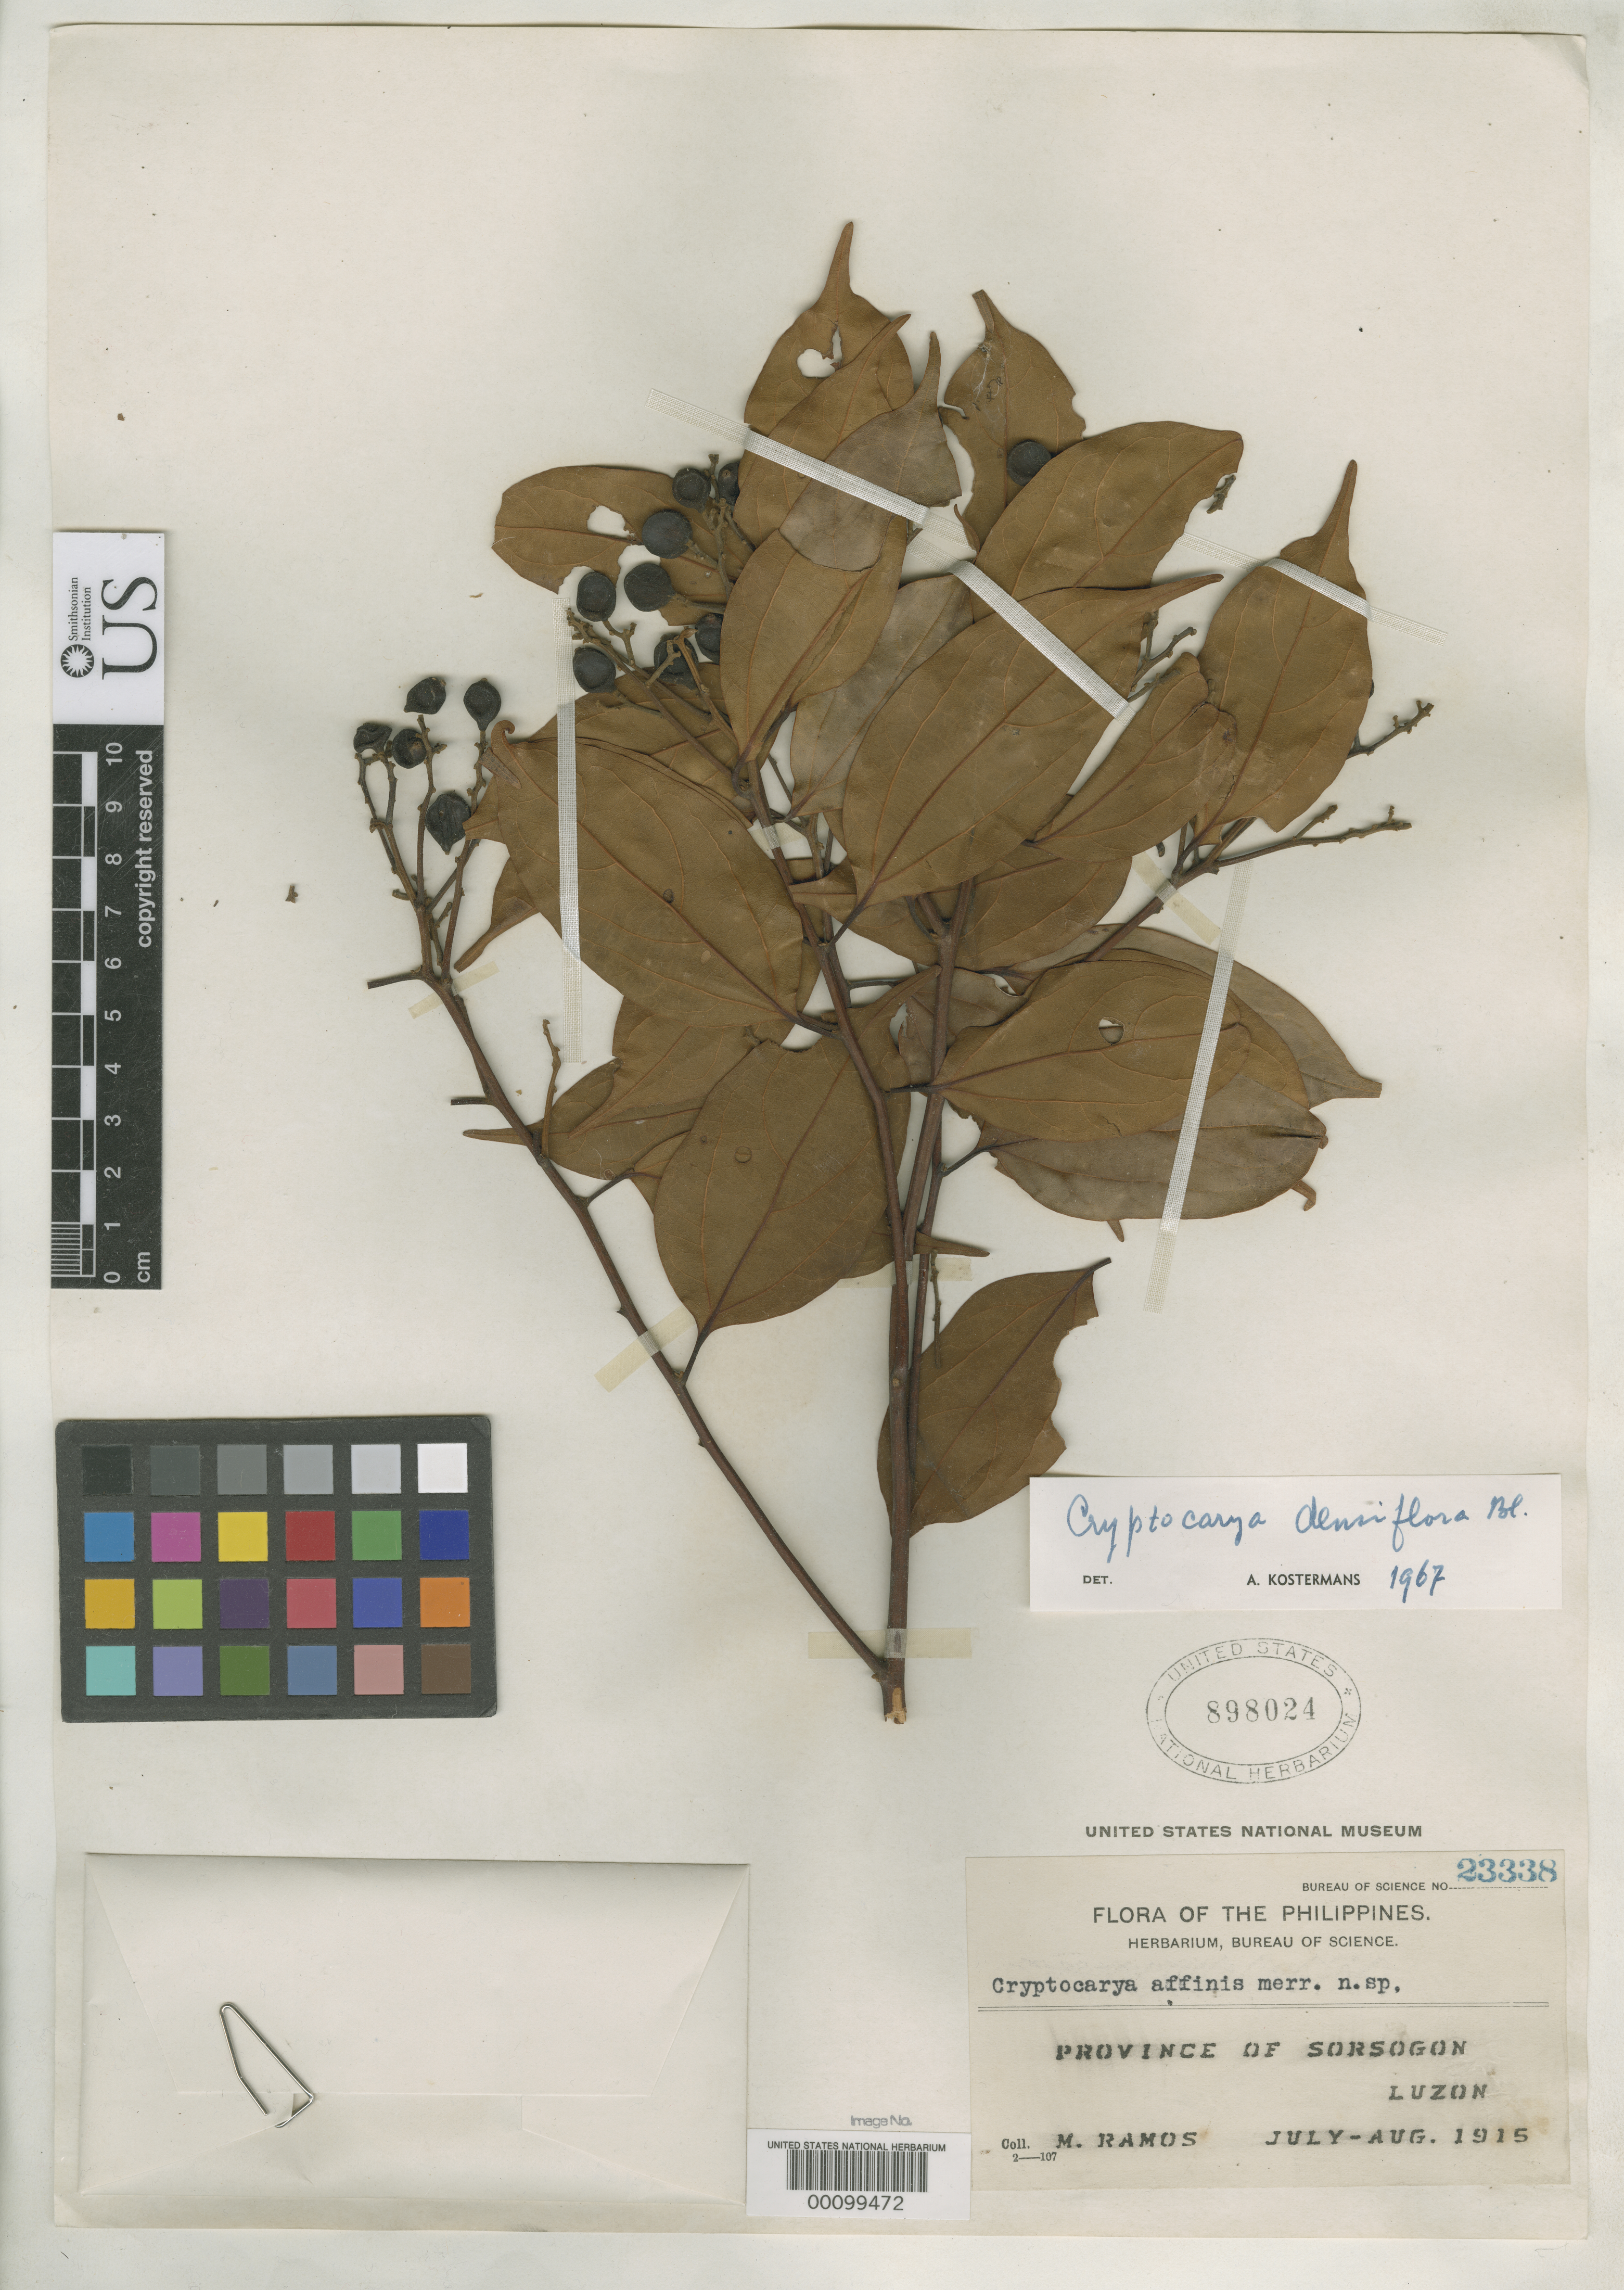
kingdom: Plantae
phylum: Tracheophyta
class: Magnoliopsida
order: Laurales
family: Lauraceae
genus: Cryptocarya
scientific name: Cryptocarya affinis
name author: Merr.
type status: Isotype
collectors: M. Ramos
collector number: Bur. Sci. 23338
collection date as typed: Sep 1915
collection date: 1915-09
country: Philippines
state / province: Bicol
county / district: Sorsogon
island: Luzon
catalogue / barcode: US 898024